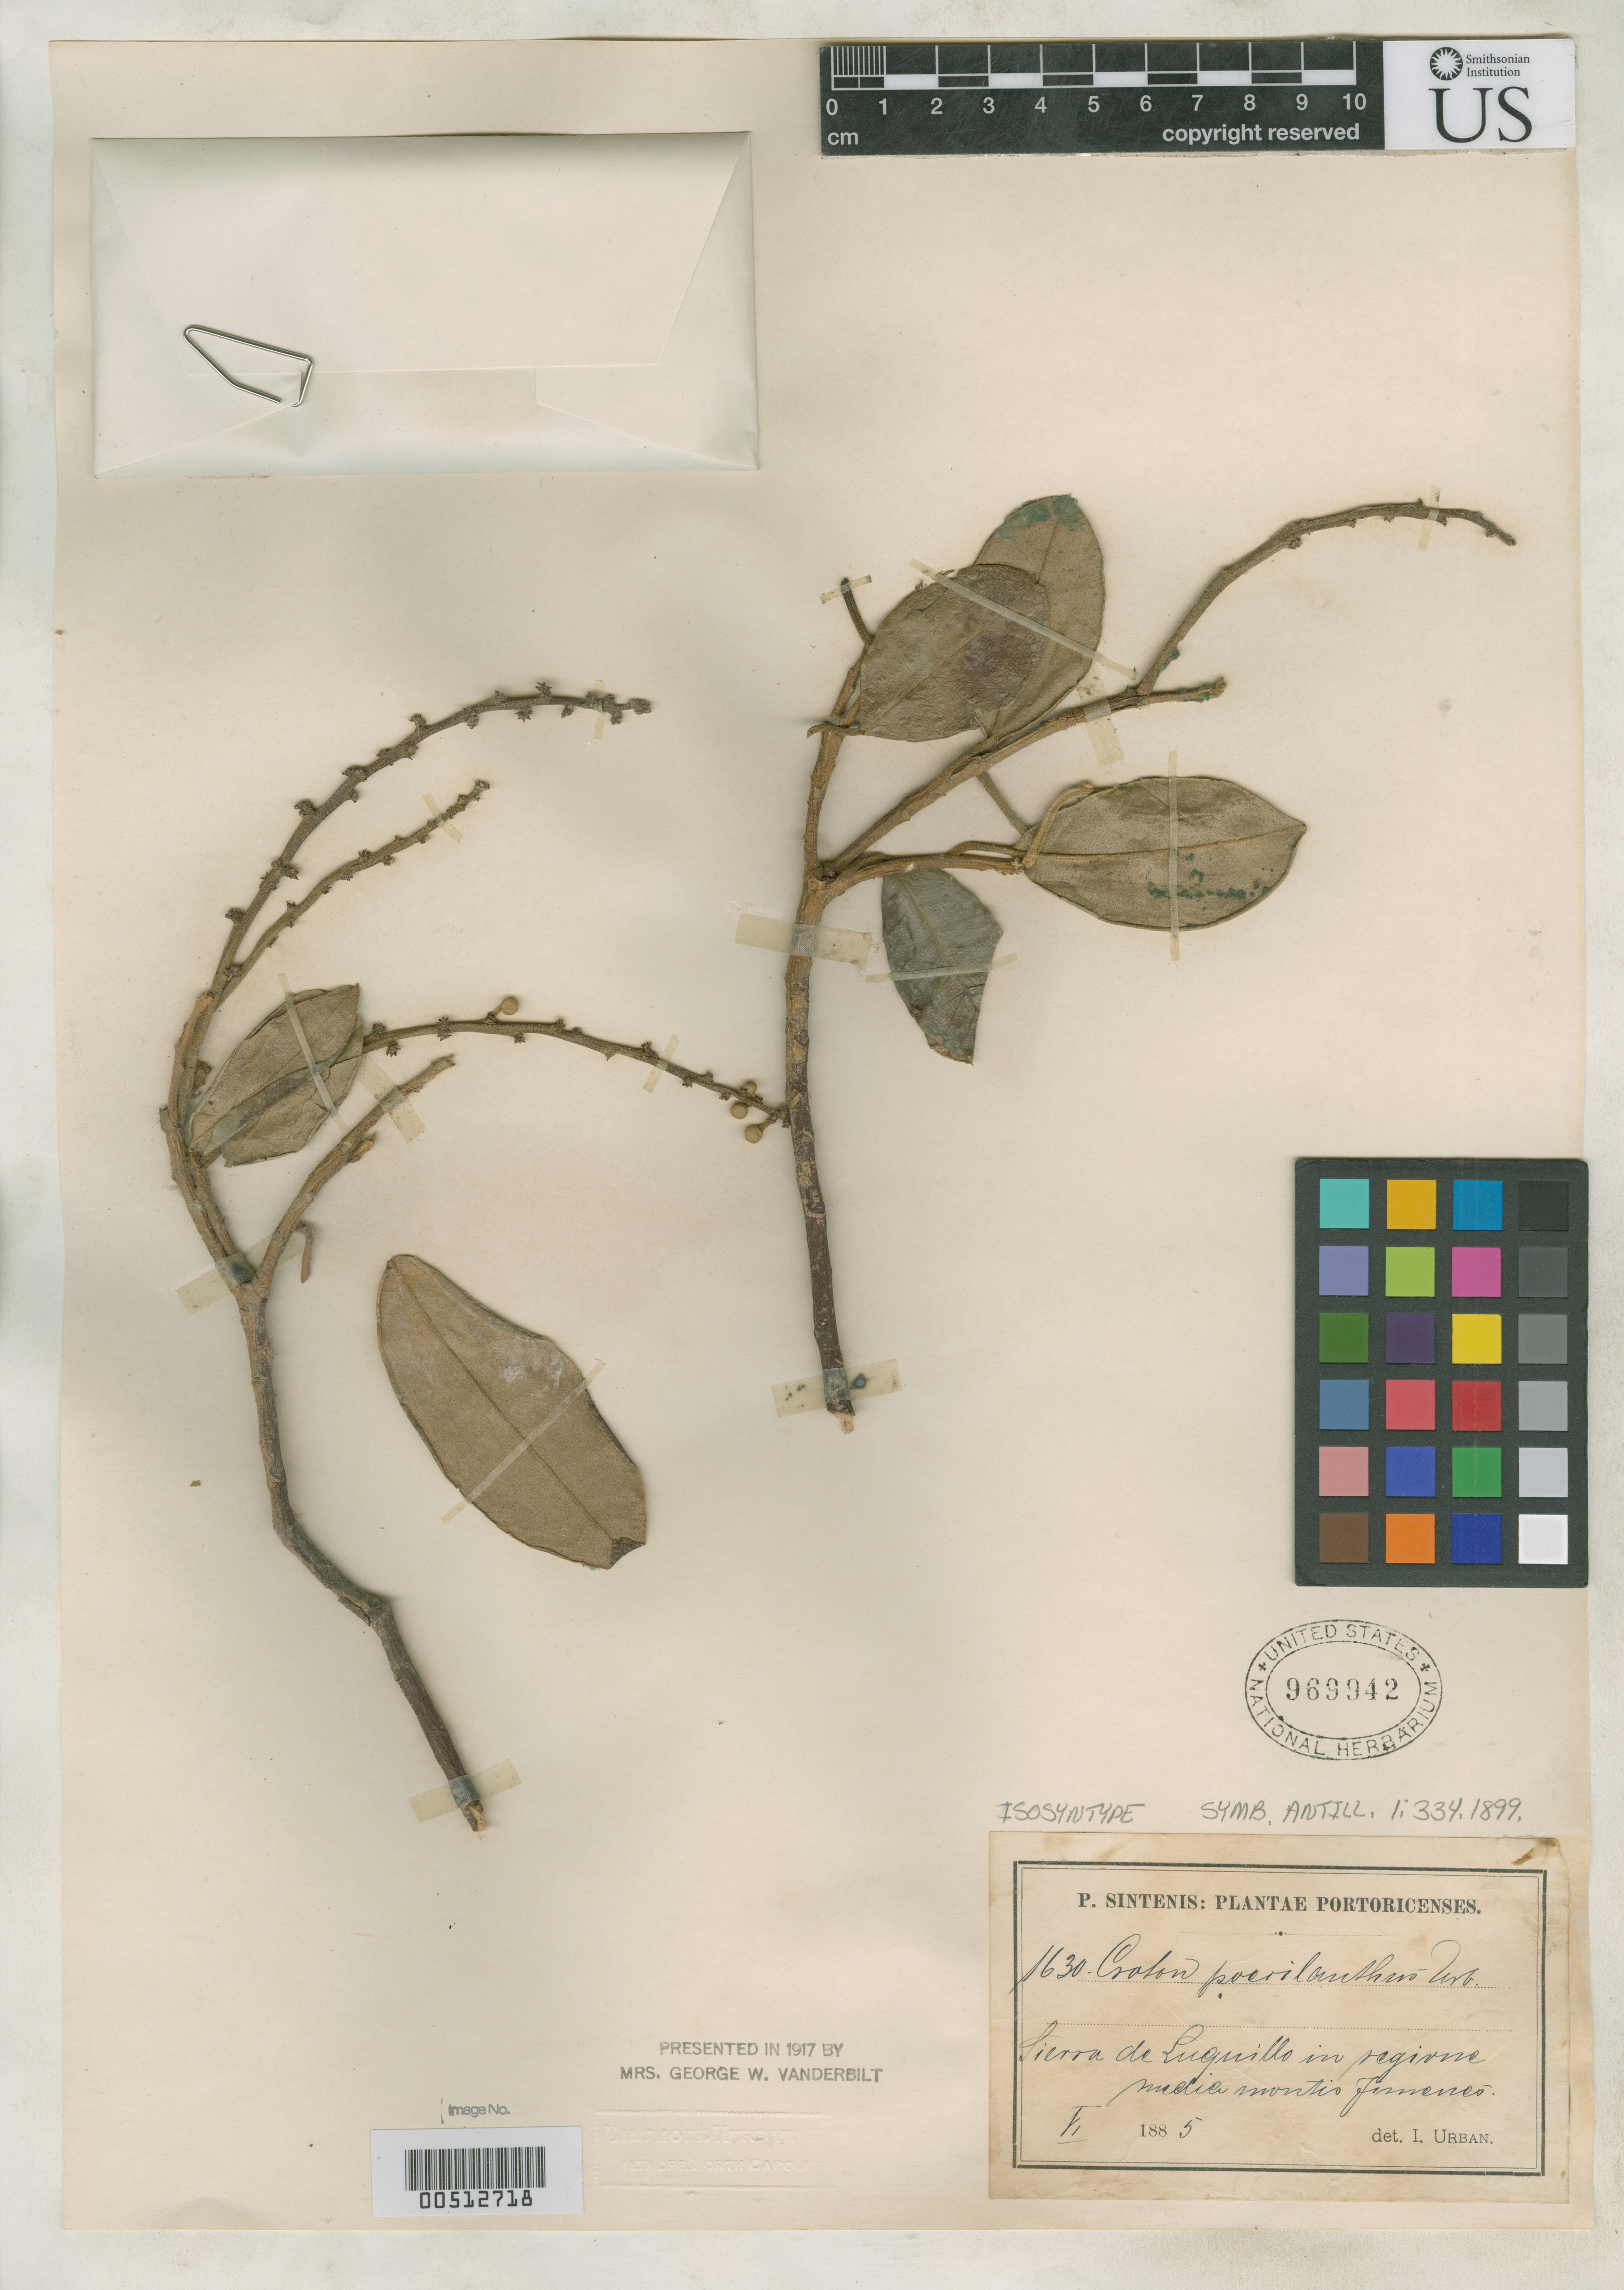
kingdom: Plantae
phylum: Tracheophyta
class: Magnoliopsida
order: Malpighiales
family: Euphorbiaceae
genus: Croton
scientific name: Croton poecilanthus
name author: Urb.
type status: Isosyntype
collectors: P. Sintenis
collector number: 1630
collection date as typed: May 1885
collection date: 1885-05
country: Puerto Rico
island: Greater Antilles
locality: Sierra de Luguillo in regime media montis Jimenco.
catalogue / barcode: US 969942